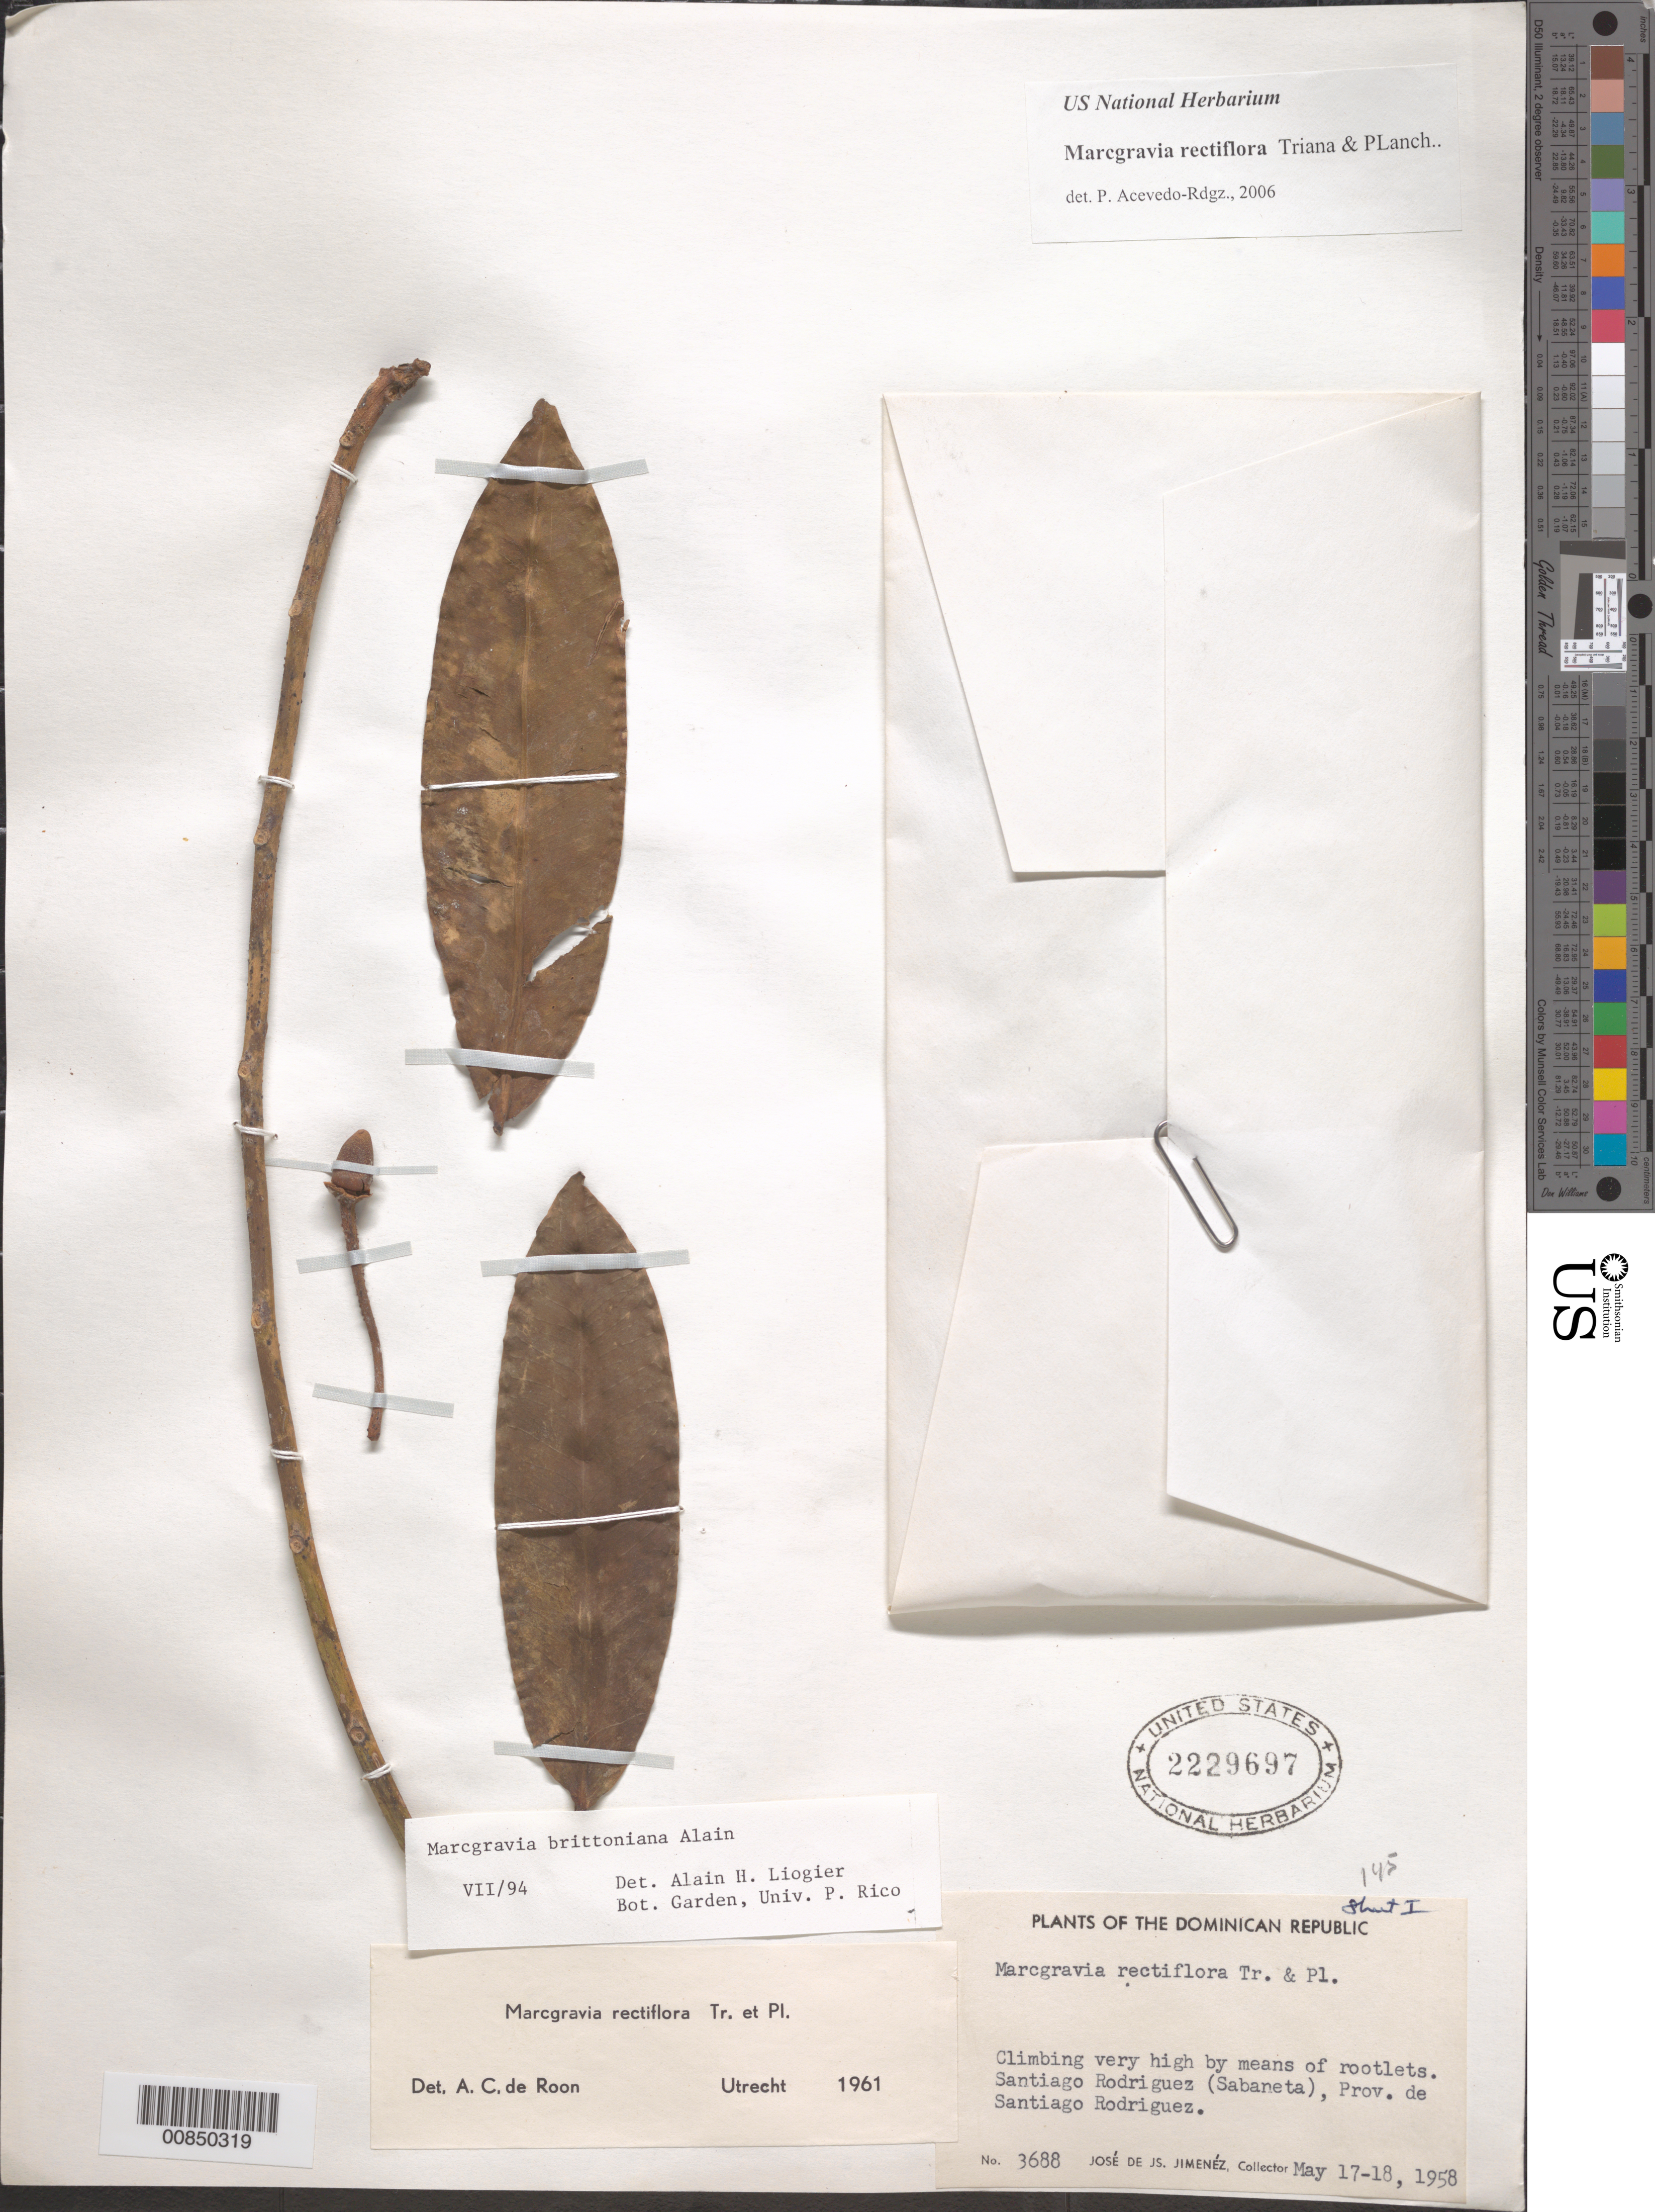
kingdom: Plantae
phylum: Tracheophyta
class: Magnoliopsida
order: Ericales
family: Marcgraviaceae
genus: Marcgravia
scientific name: Marcgravia rectiflora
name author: Triana & Planch.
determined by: Acevedo-Rodríguez, P., (BOT), Smithsonian Institution - National Museum of Natural History (UNITED STATES)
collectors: J. J. Jiménez Almonte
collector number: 3688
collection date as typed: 17 May 1958 to 18 May 1958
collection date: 1958-05-17/1958-05-18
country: Dominican Republic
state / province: Santiago Rodríguez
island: Hispaniola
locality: Santiago Rodríguez (Sabaneta).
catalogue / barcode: US 2229697